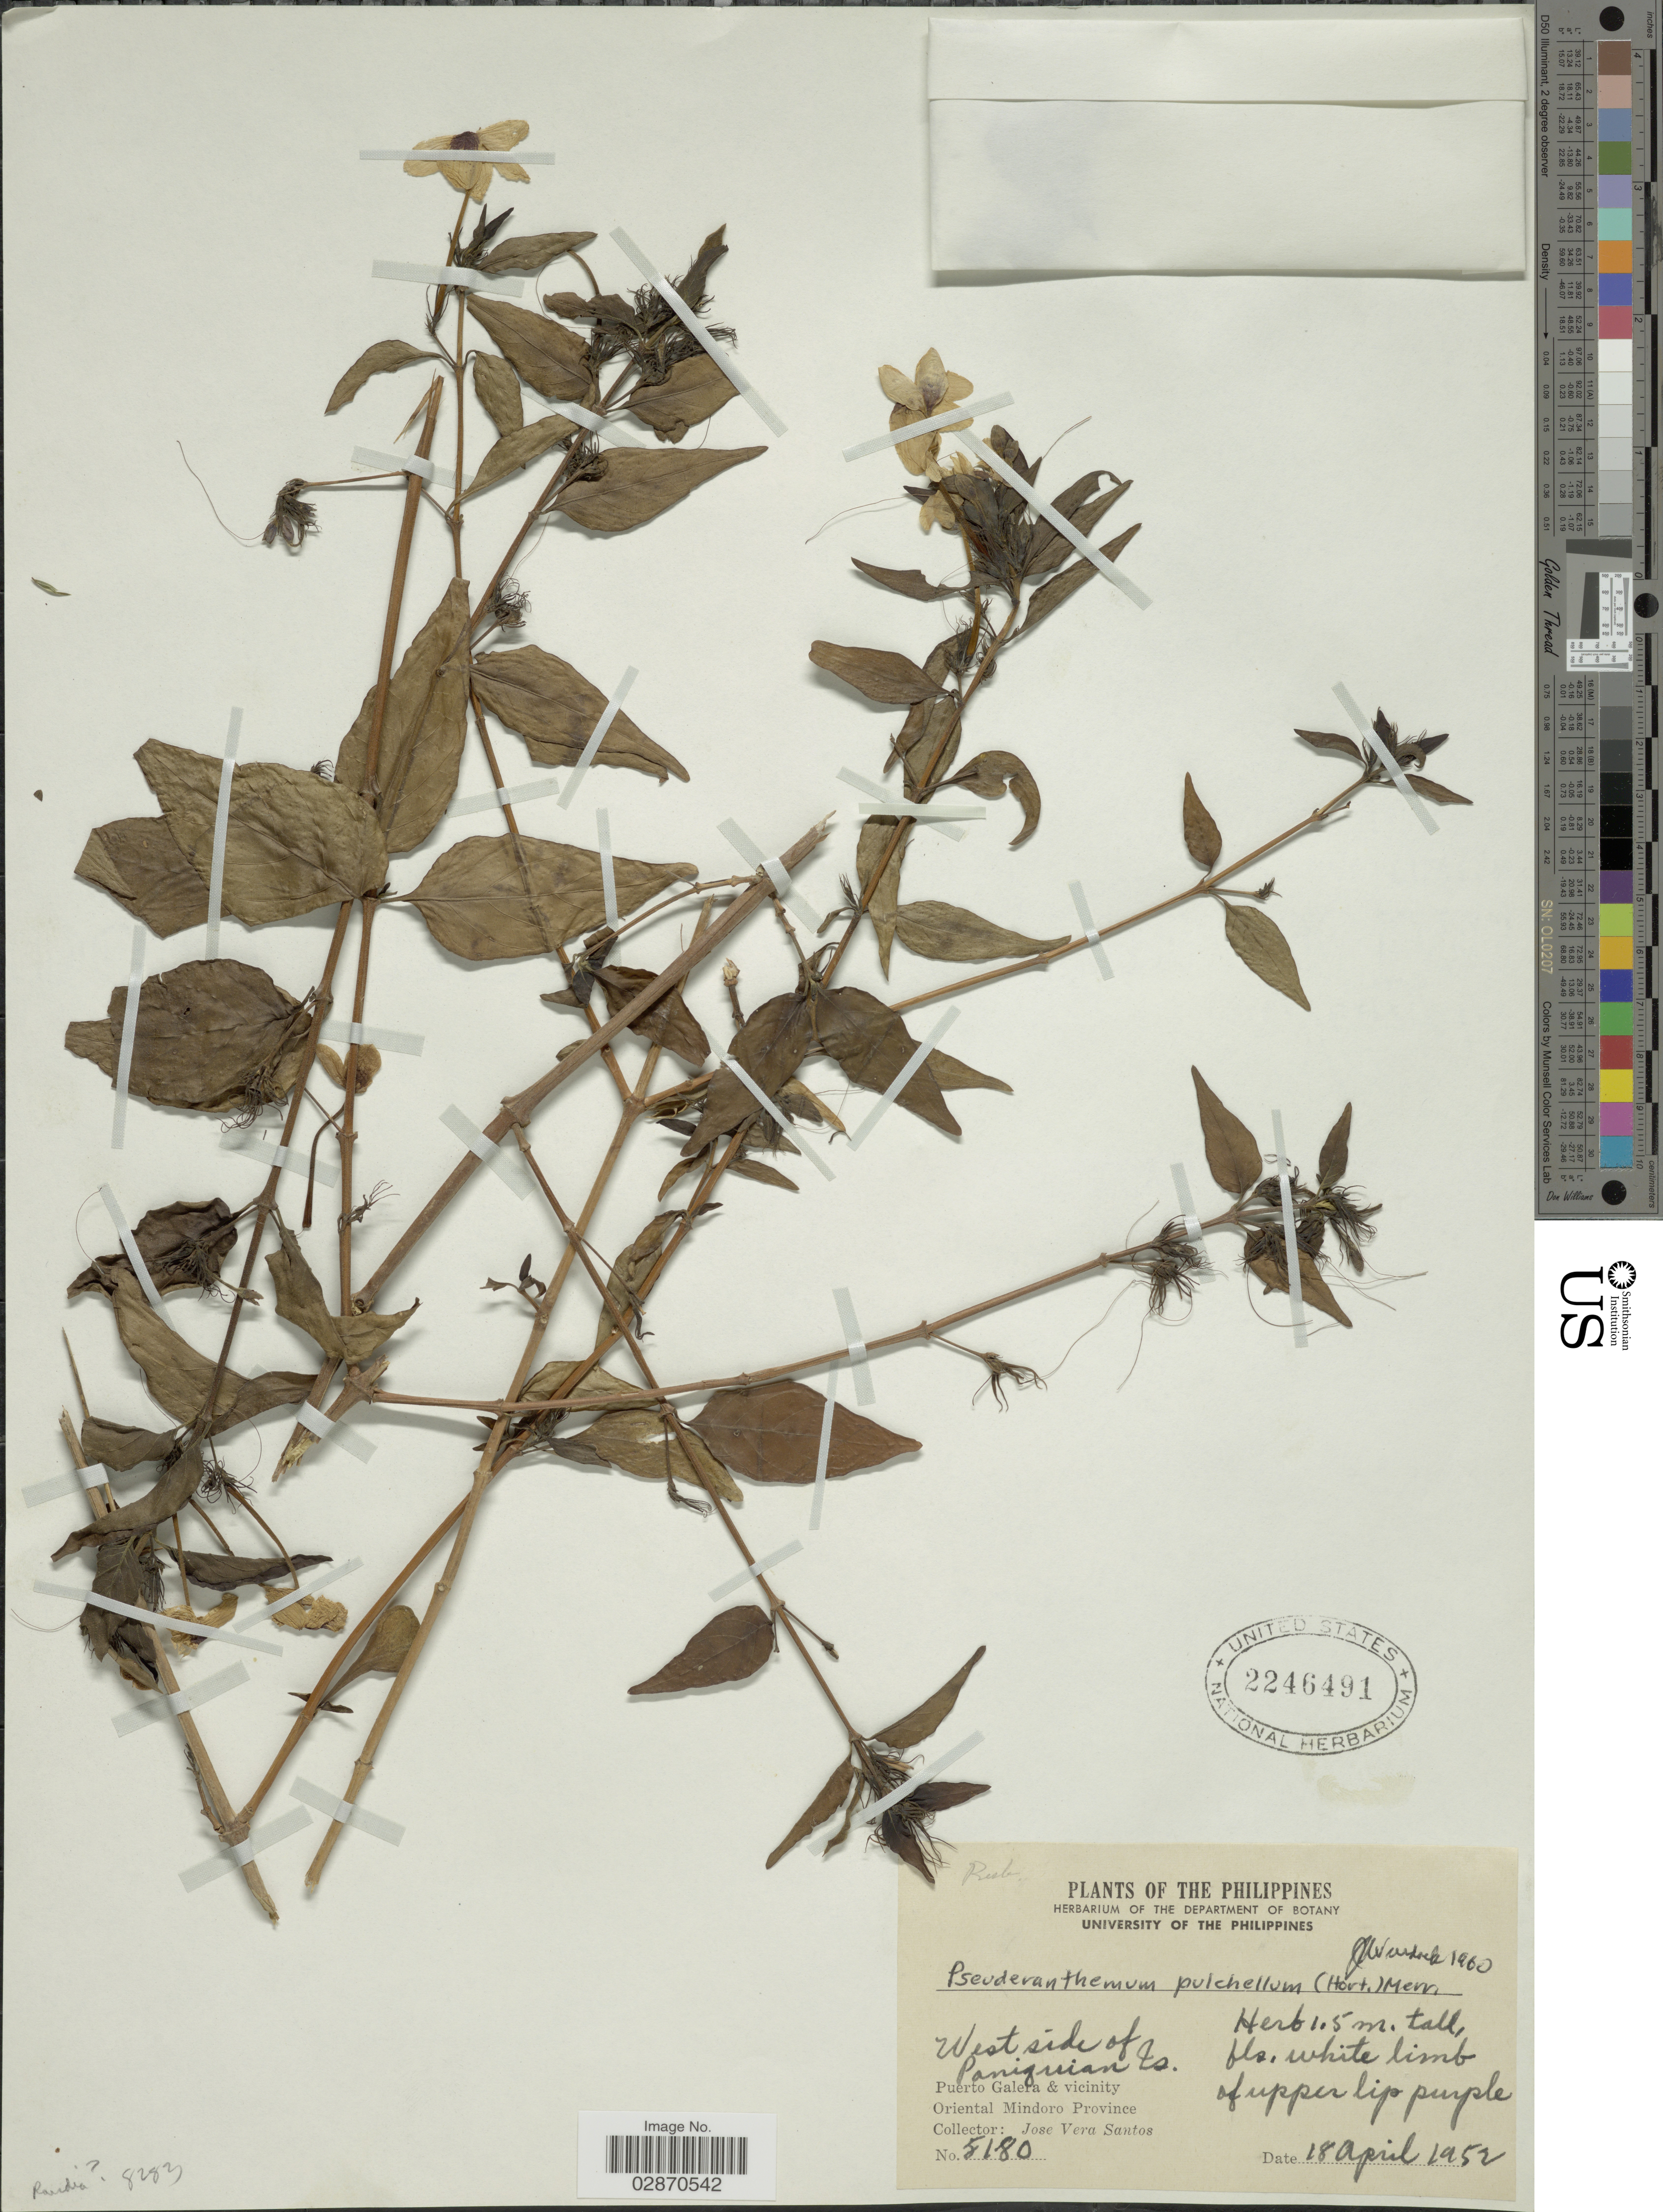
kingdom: Plantae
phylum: Tracheophyta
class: Magnoliopsida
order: Lamiales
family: Acanthaceae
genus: Pseuderanthemum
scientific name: Pseuderanthemum pulchellum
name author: (Andrews) Merr.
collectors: J. V. Santos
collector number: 5180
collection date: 1952-04-18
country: Philippines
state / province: Mimaropa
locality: West side of Paniquian Is. Puerto Galera & vicinity. Oriental Mindoro Province.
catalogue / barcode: US 2246491